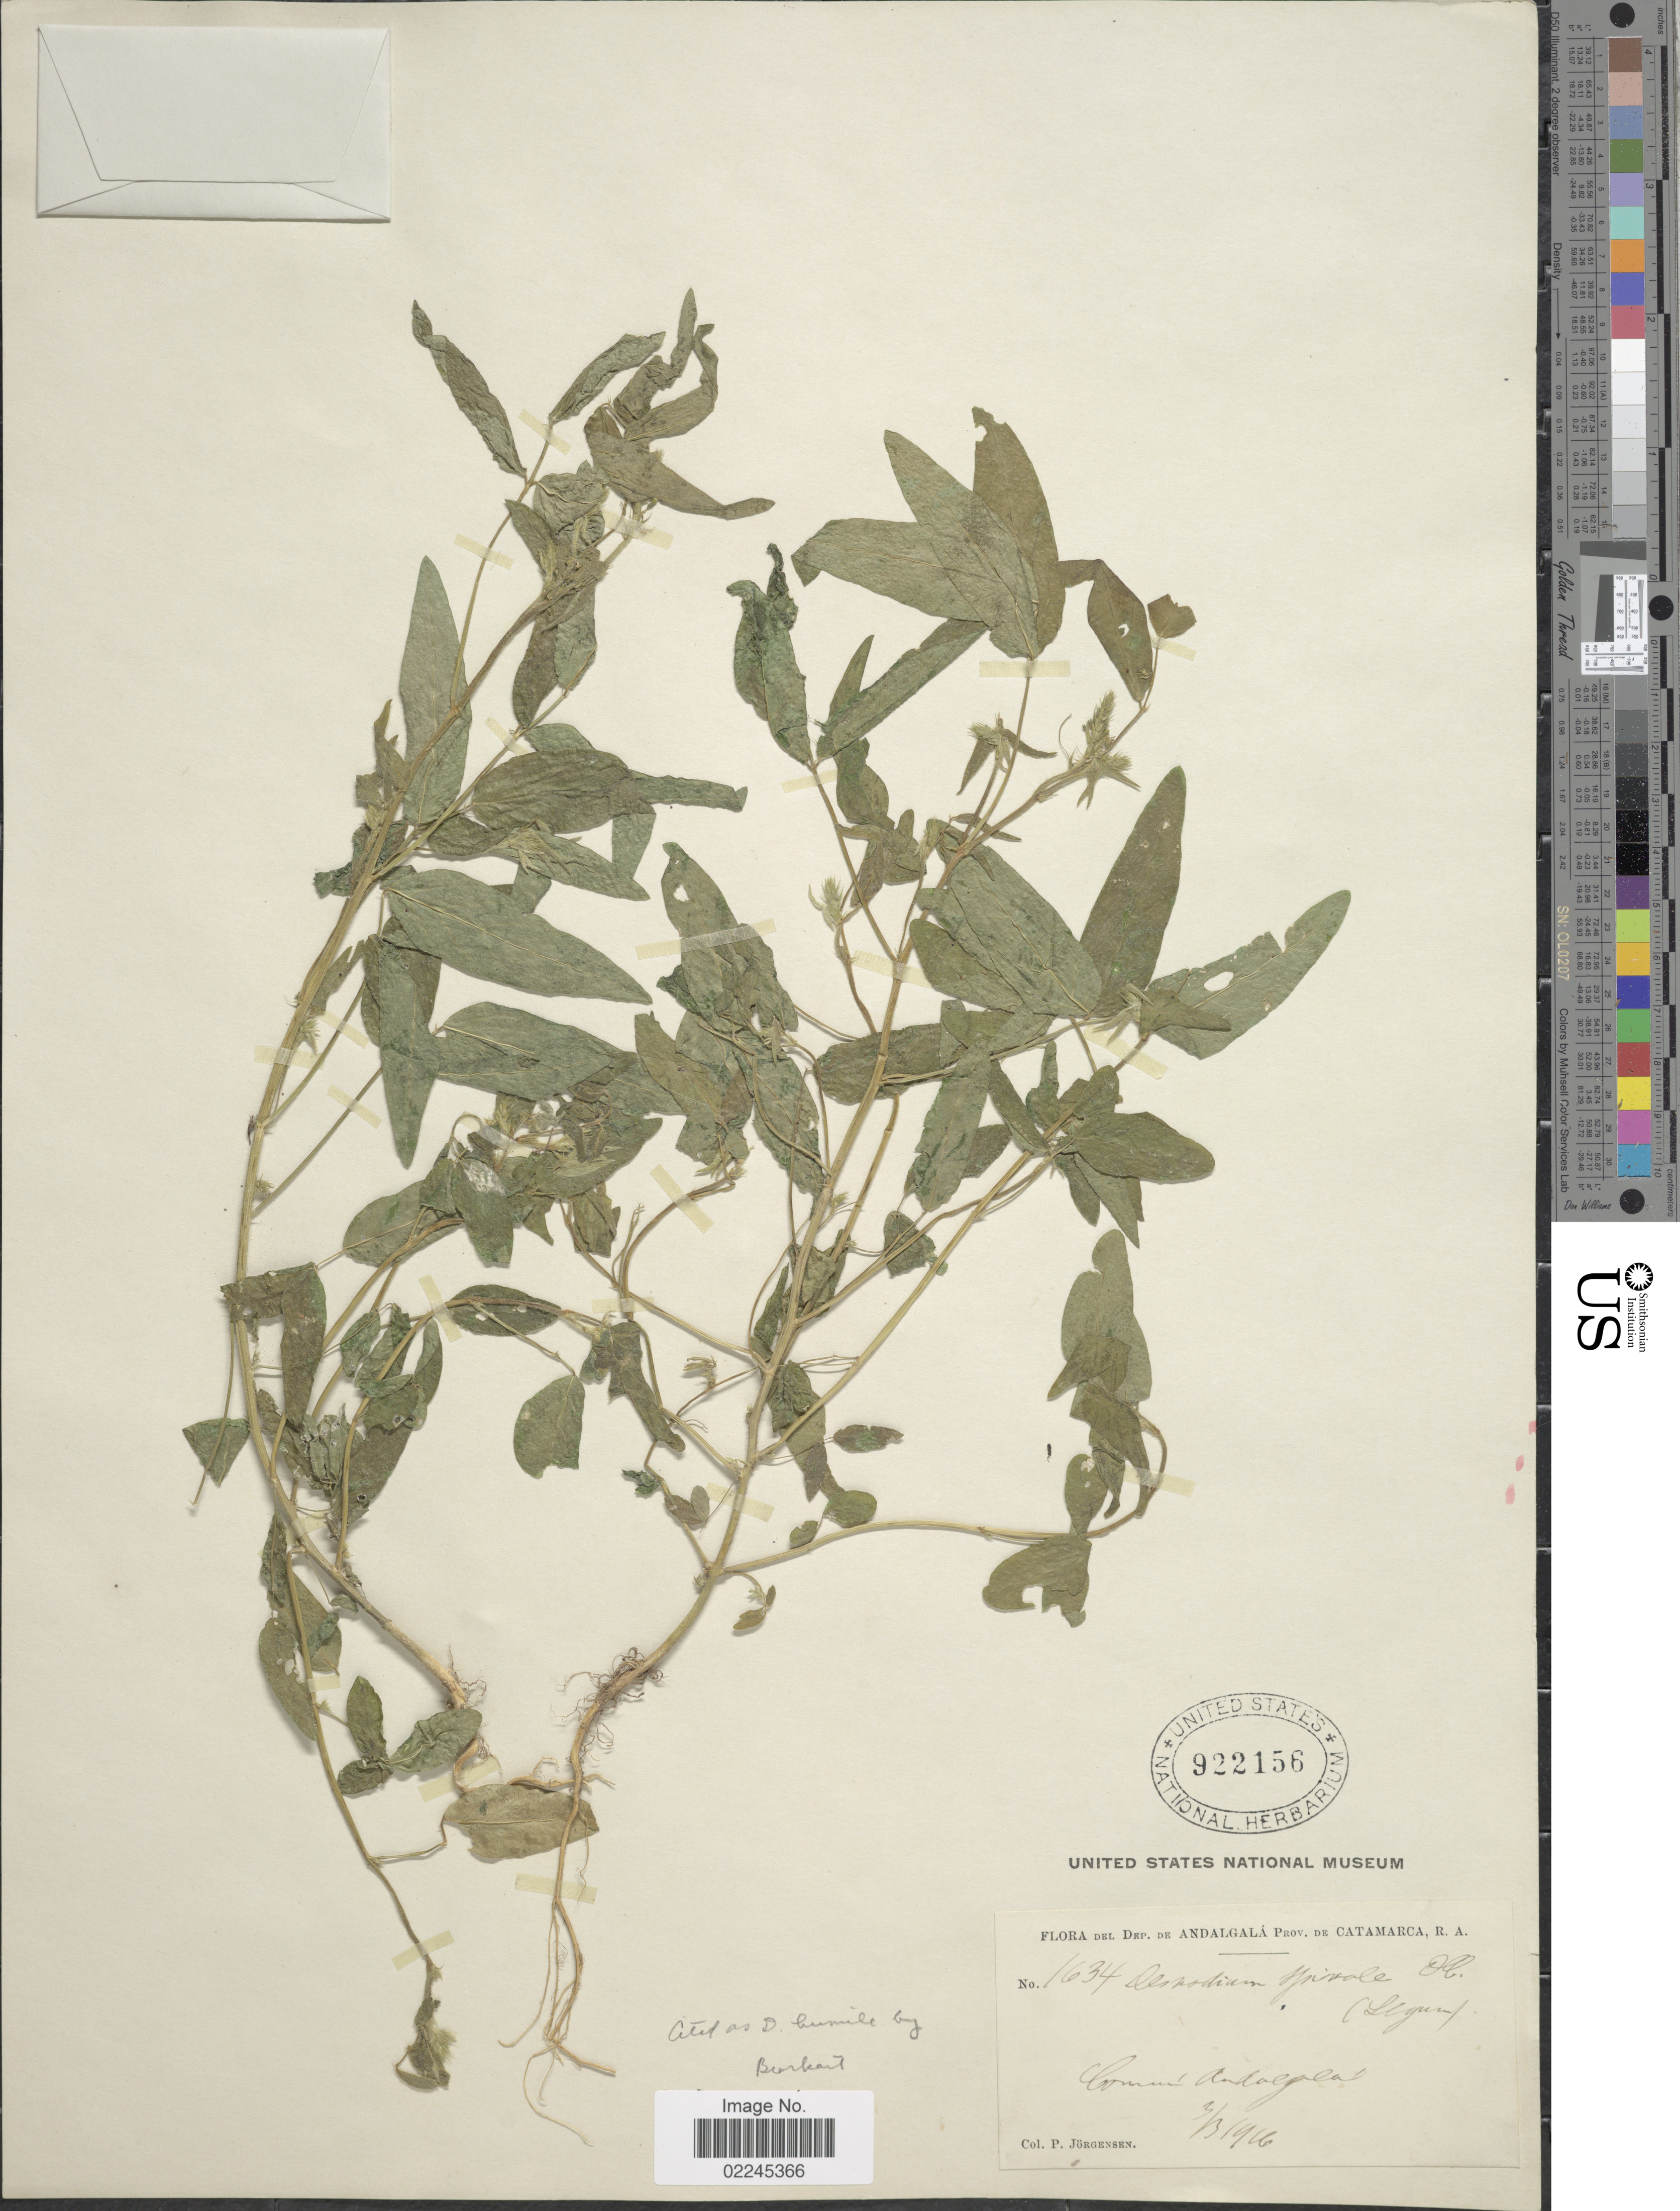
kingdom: Plantae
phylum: Tracheophyta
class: Magnoliopsida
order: Fabales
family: Fabaceae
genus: Desmodium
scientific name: Desmodium lilloanum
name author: (Schindl.) Burkart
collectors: P. Jörgensen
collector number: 1634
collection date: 1916-03-03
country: Argentina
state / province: Catamarca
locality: Comm. Andalgala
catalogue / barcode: US 922156